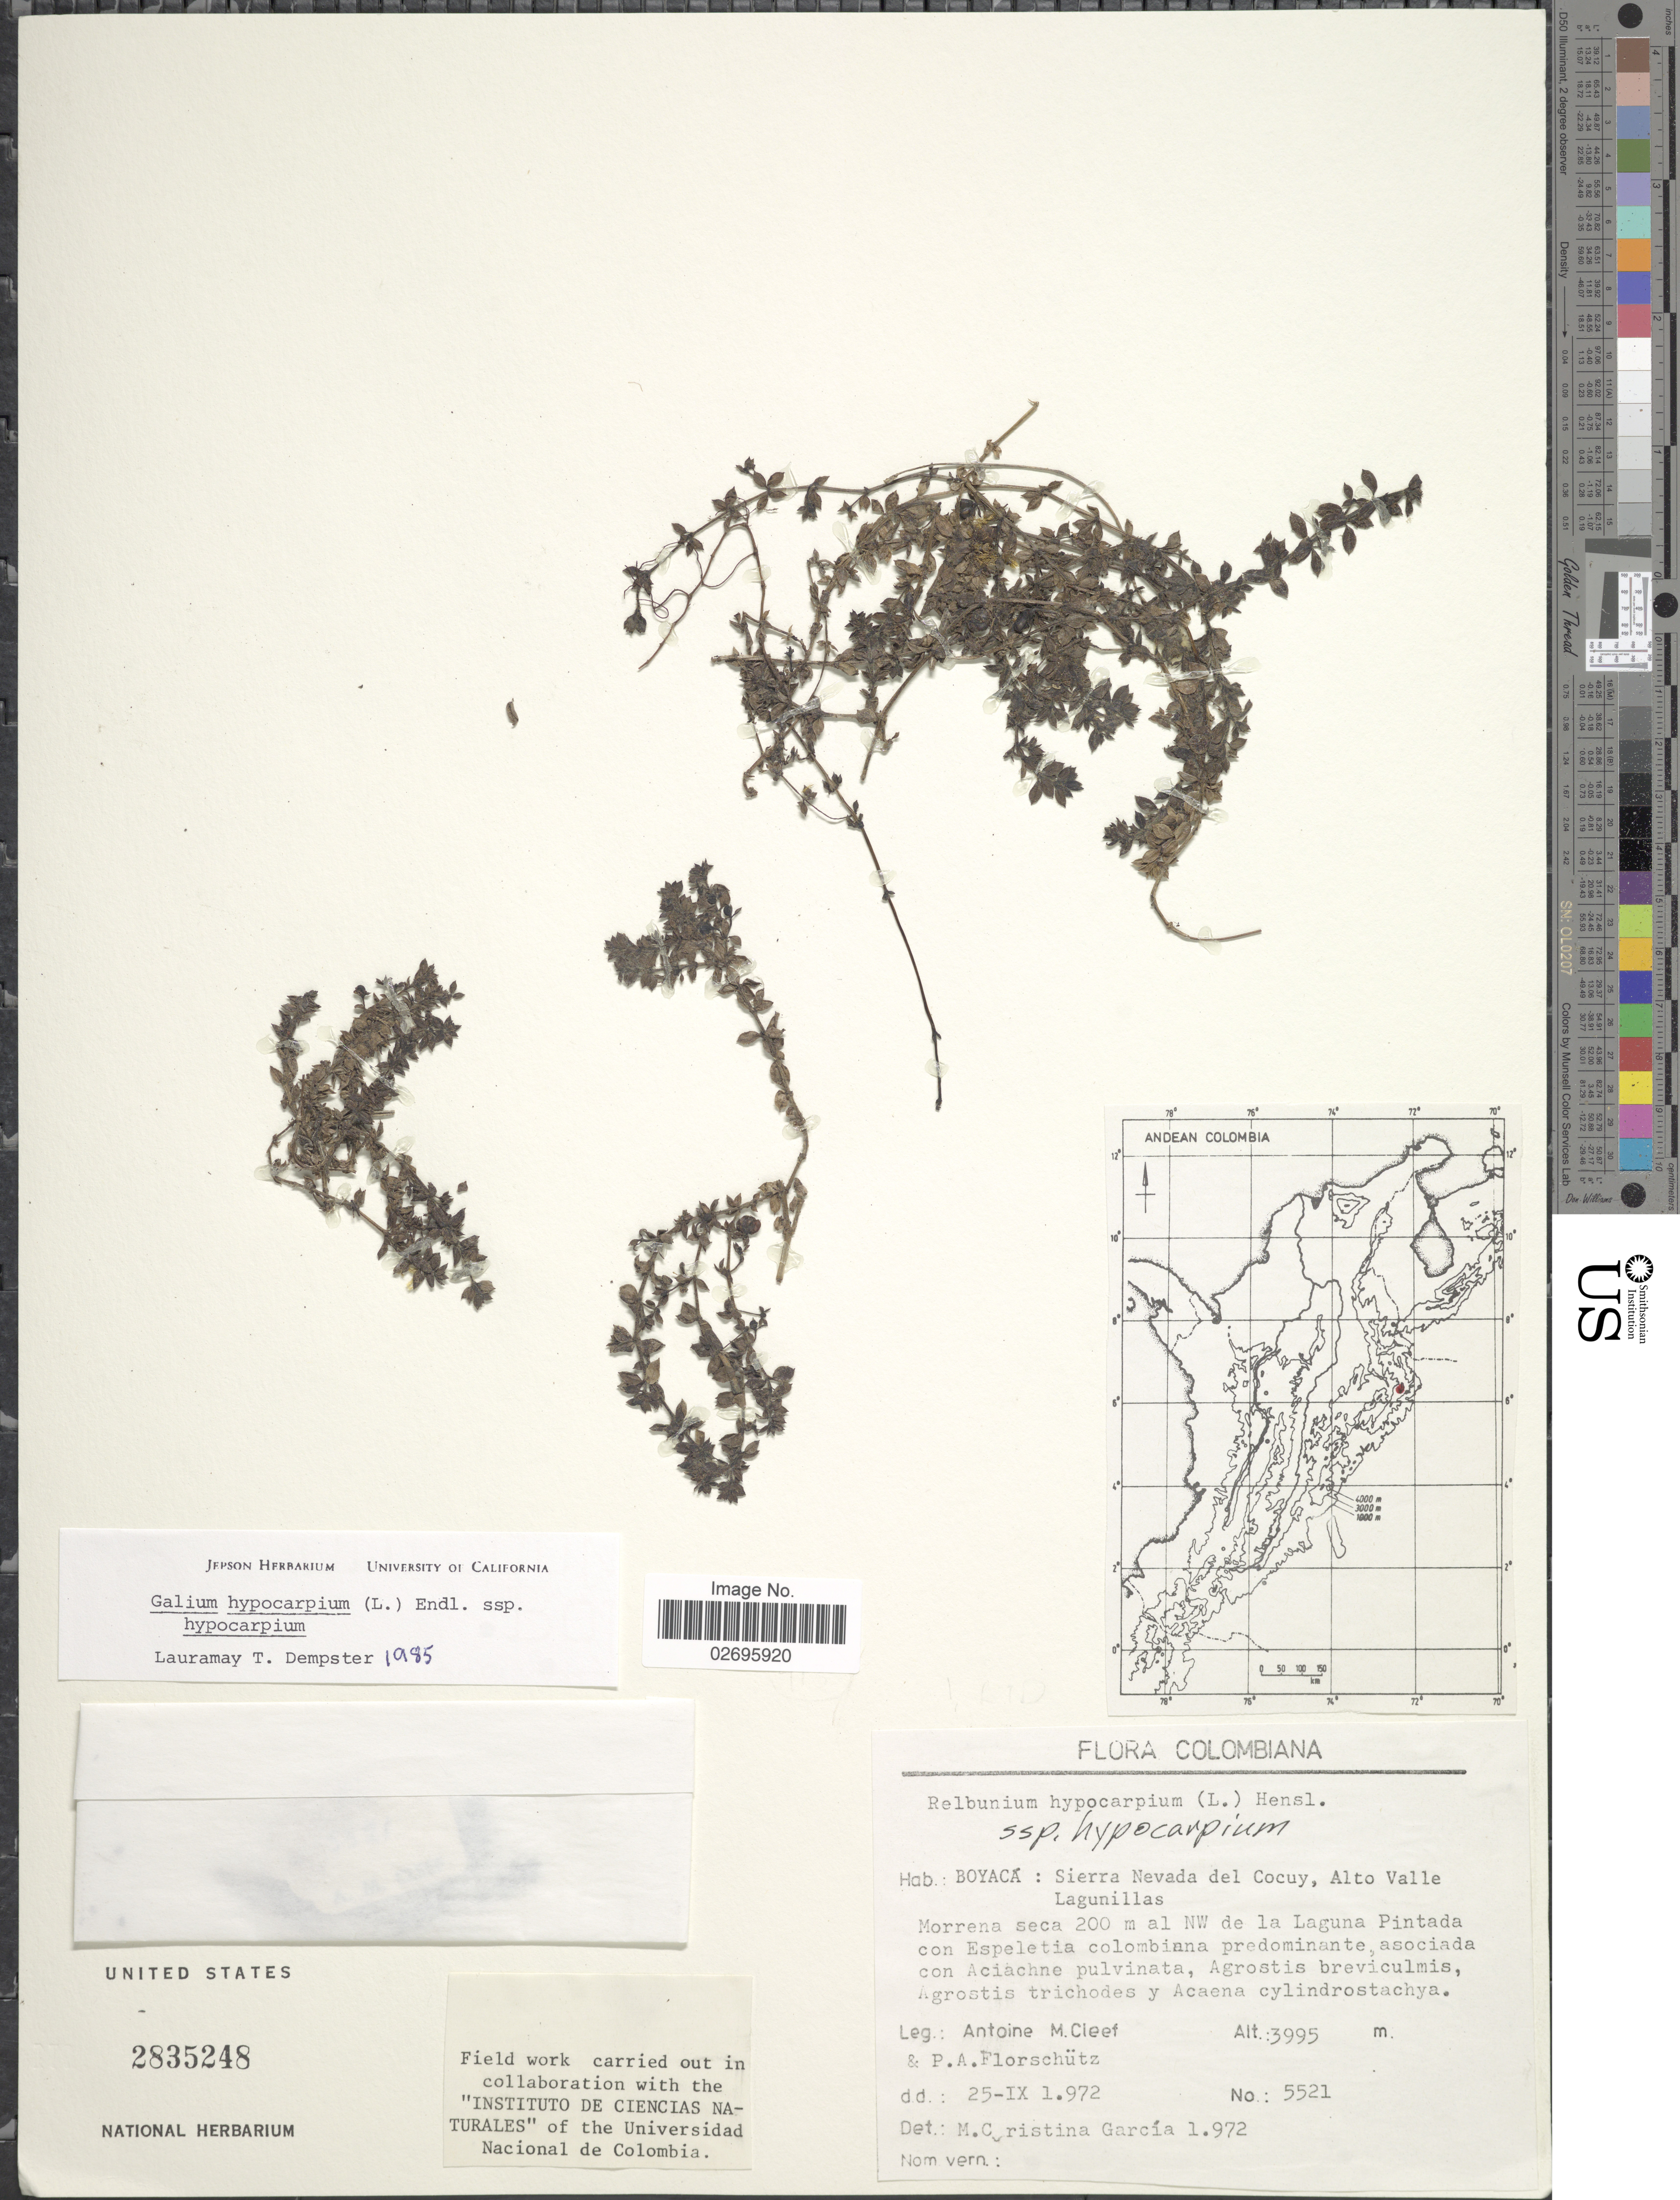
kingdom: Plantae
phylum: Tracheophyta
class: Magnoliopsida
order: Gentianales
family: Rubiaceae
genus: Galium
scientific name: Galium hypocarpium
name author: (L.) Endl. ex Griseb.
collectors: A. M. Cleef & P. Florschütz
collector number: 5521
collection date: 1972-09-25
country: Colombia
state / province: Boyacá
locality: Sierra Nevada del Cocuy, Alto Valle Lagunillas, Morrena seca 200 m al NW de la Laguna Pintada con Espeletia colombiana predominante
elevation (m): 3995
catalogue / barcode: US 2835248